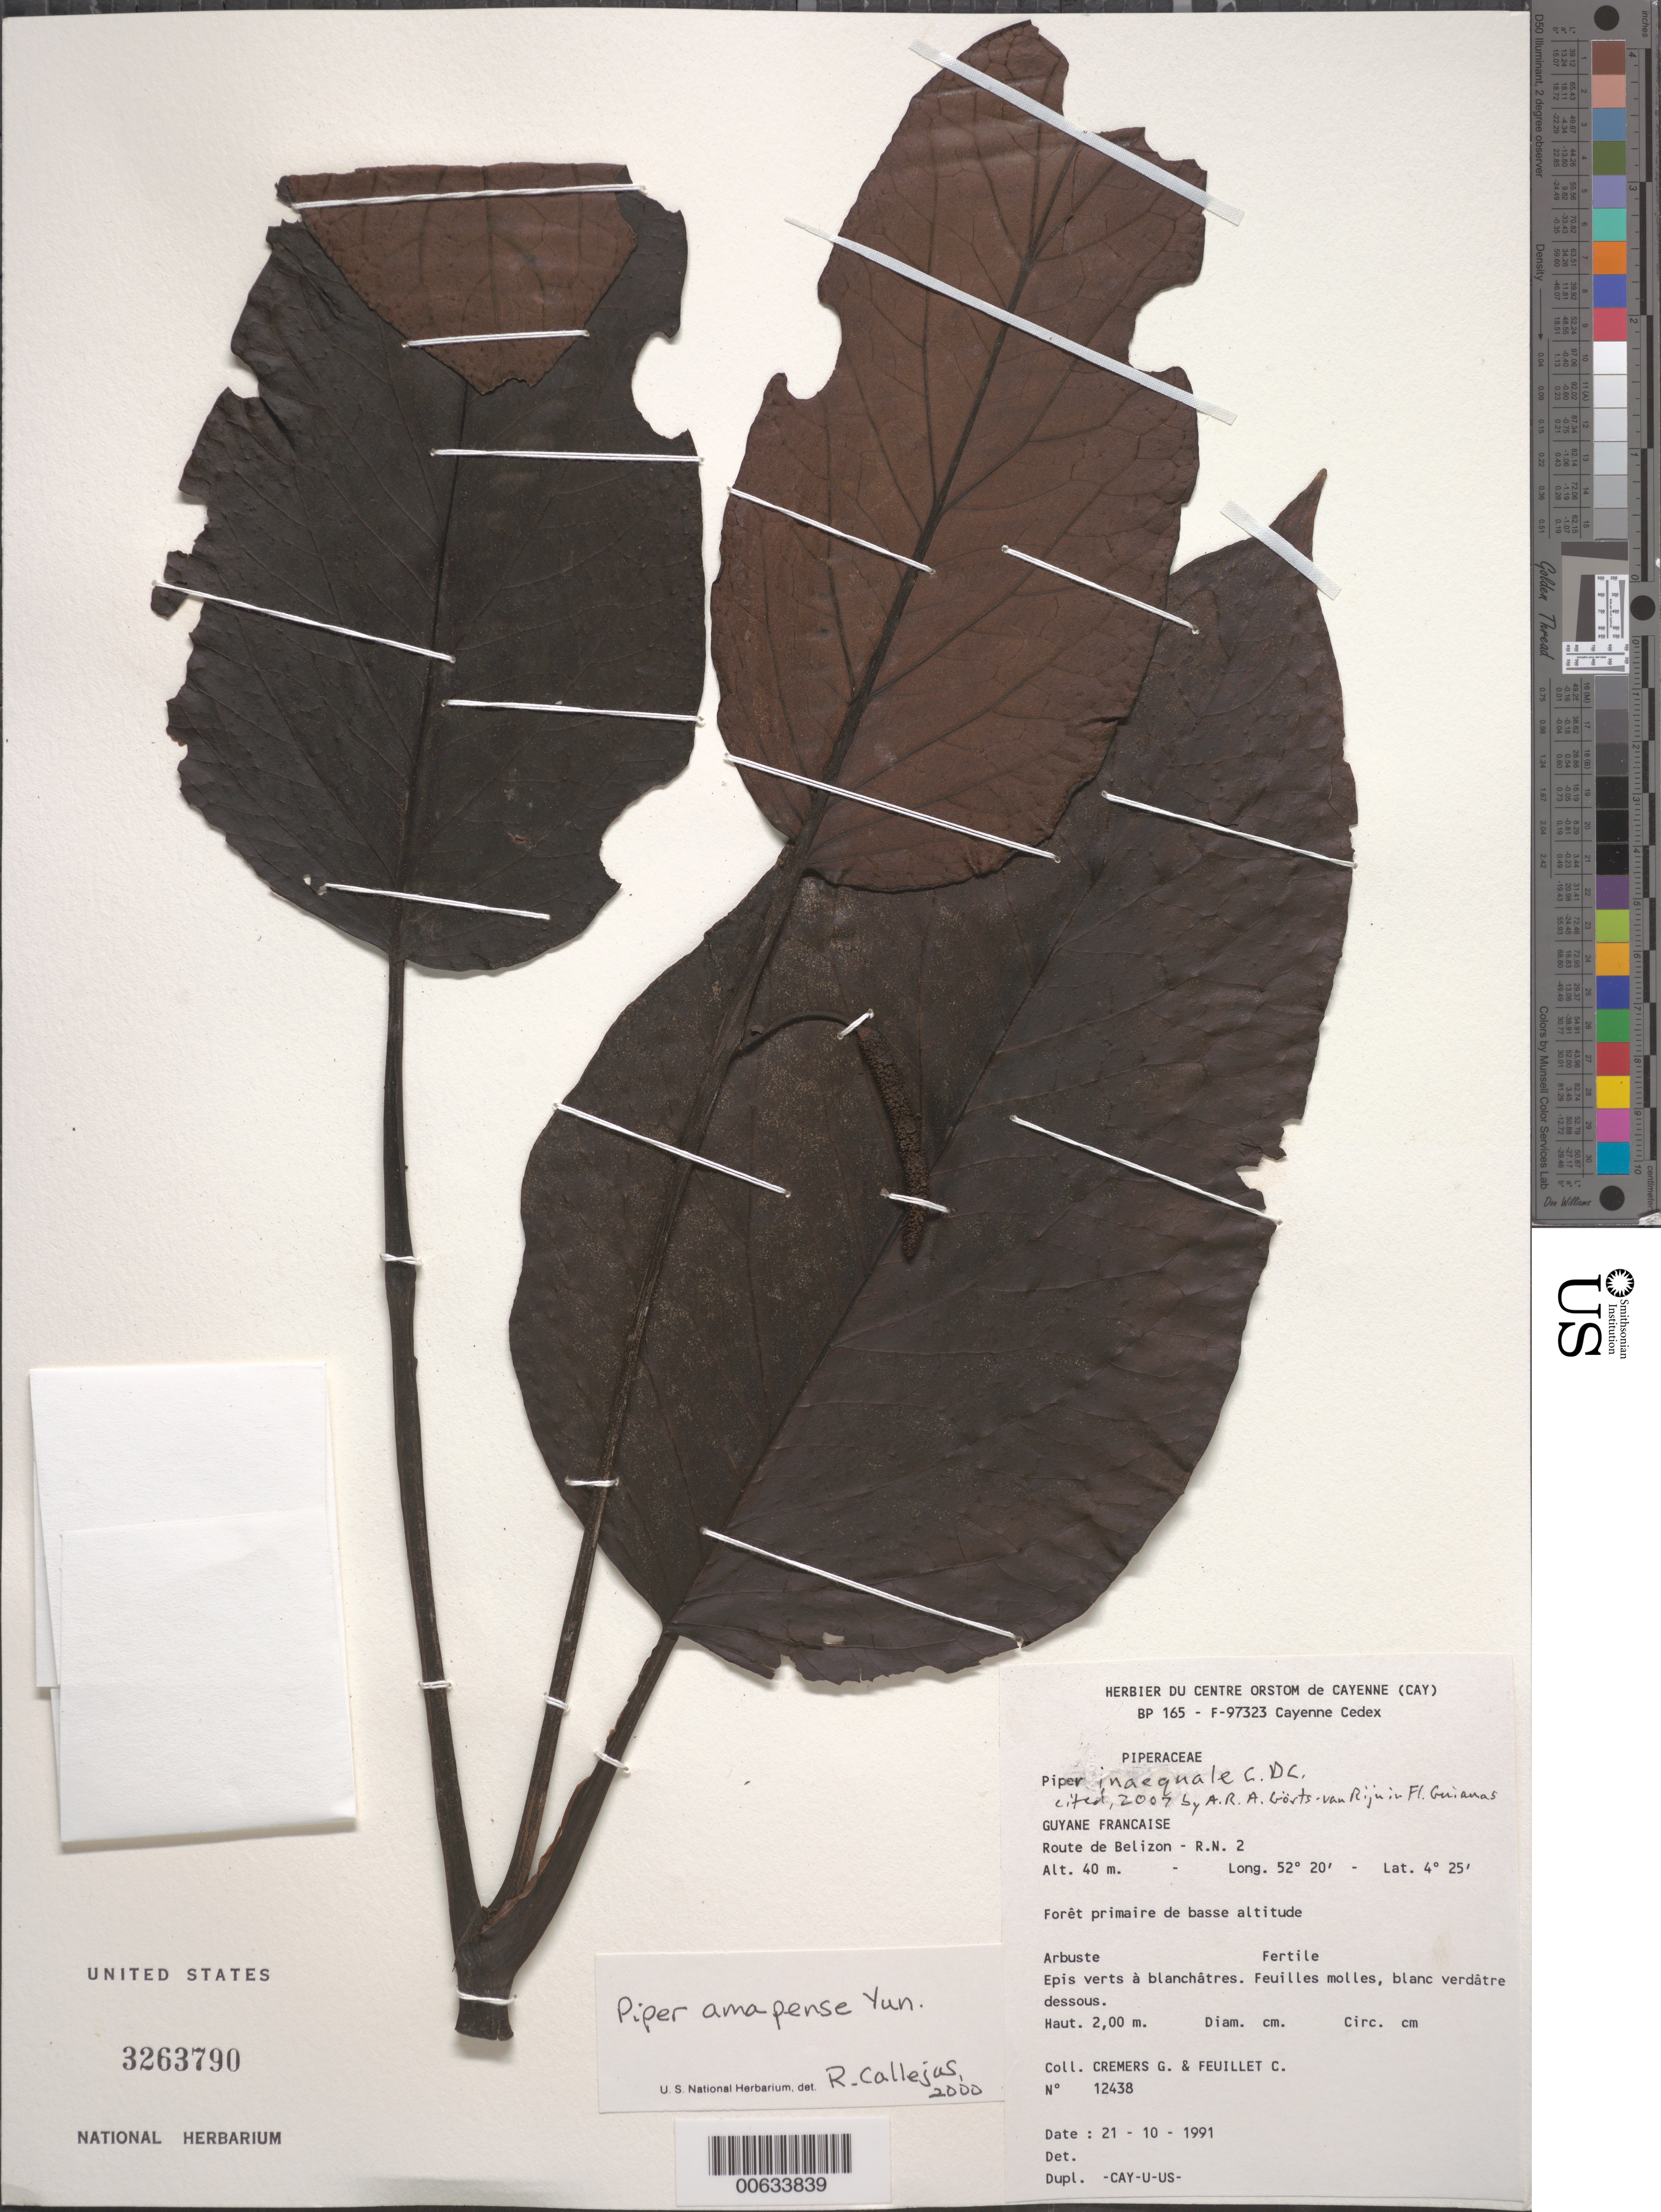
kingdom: Plantae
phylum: Tracheophyta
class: Magnoliopsida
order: Piperales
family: Piperaceae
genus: Piper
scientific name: Piper amapense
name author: Yunck.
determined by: Callejas, Ricardo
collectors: G. Cremers & C. Feuillet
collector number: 12438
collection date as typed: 21-Oct-91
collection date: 1991-10-21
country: French Guiana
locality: Route de Bélizon, R.N. 2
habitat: Low primary forest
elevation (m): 40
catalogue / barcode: US 3263790